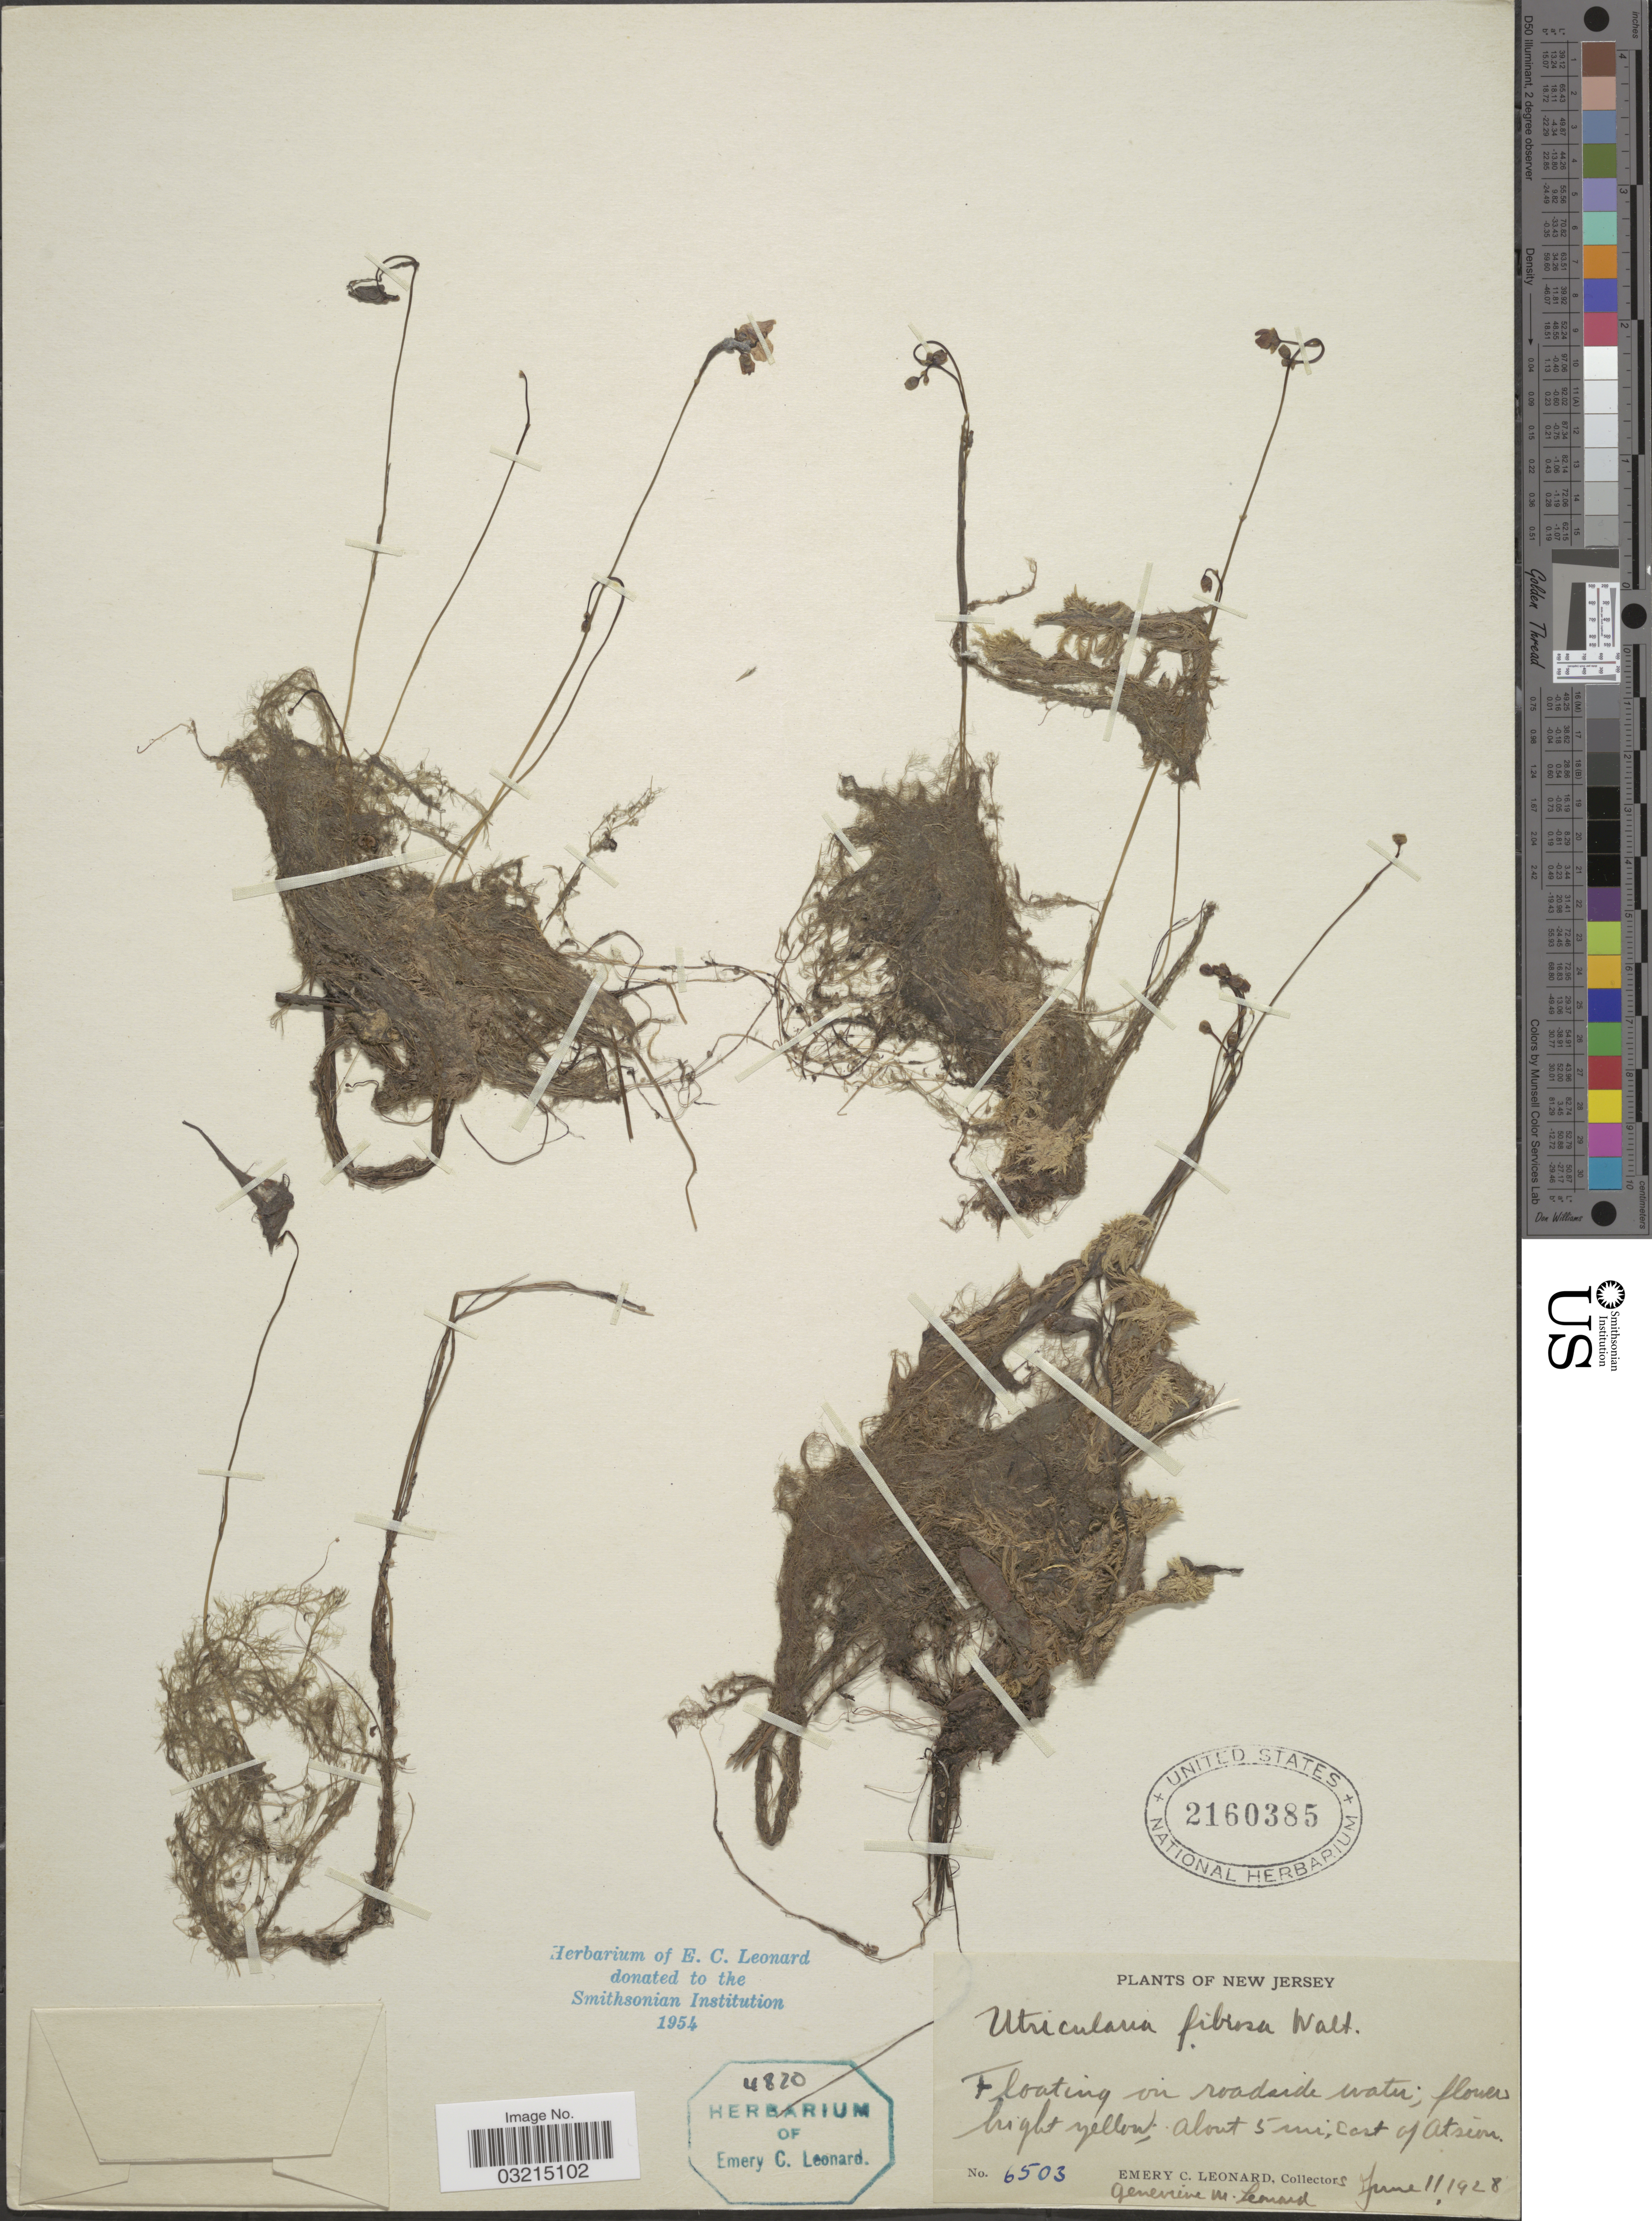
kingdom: Plantae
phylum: Tracheophyta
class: Magnoliopsida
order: Lamiales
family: Lentibulariaceae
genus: Utricularia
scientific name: Utricularia gibba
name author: L.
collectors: E. C. Leonard & G. M. Leonard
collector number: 6503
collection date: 1928-06-11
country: United States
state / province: New Jersey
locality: In roadside water. About 5 mi. east of Atsion.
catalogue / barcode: US 2160385